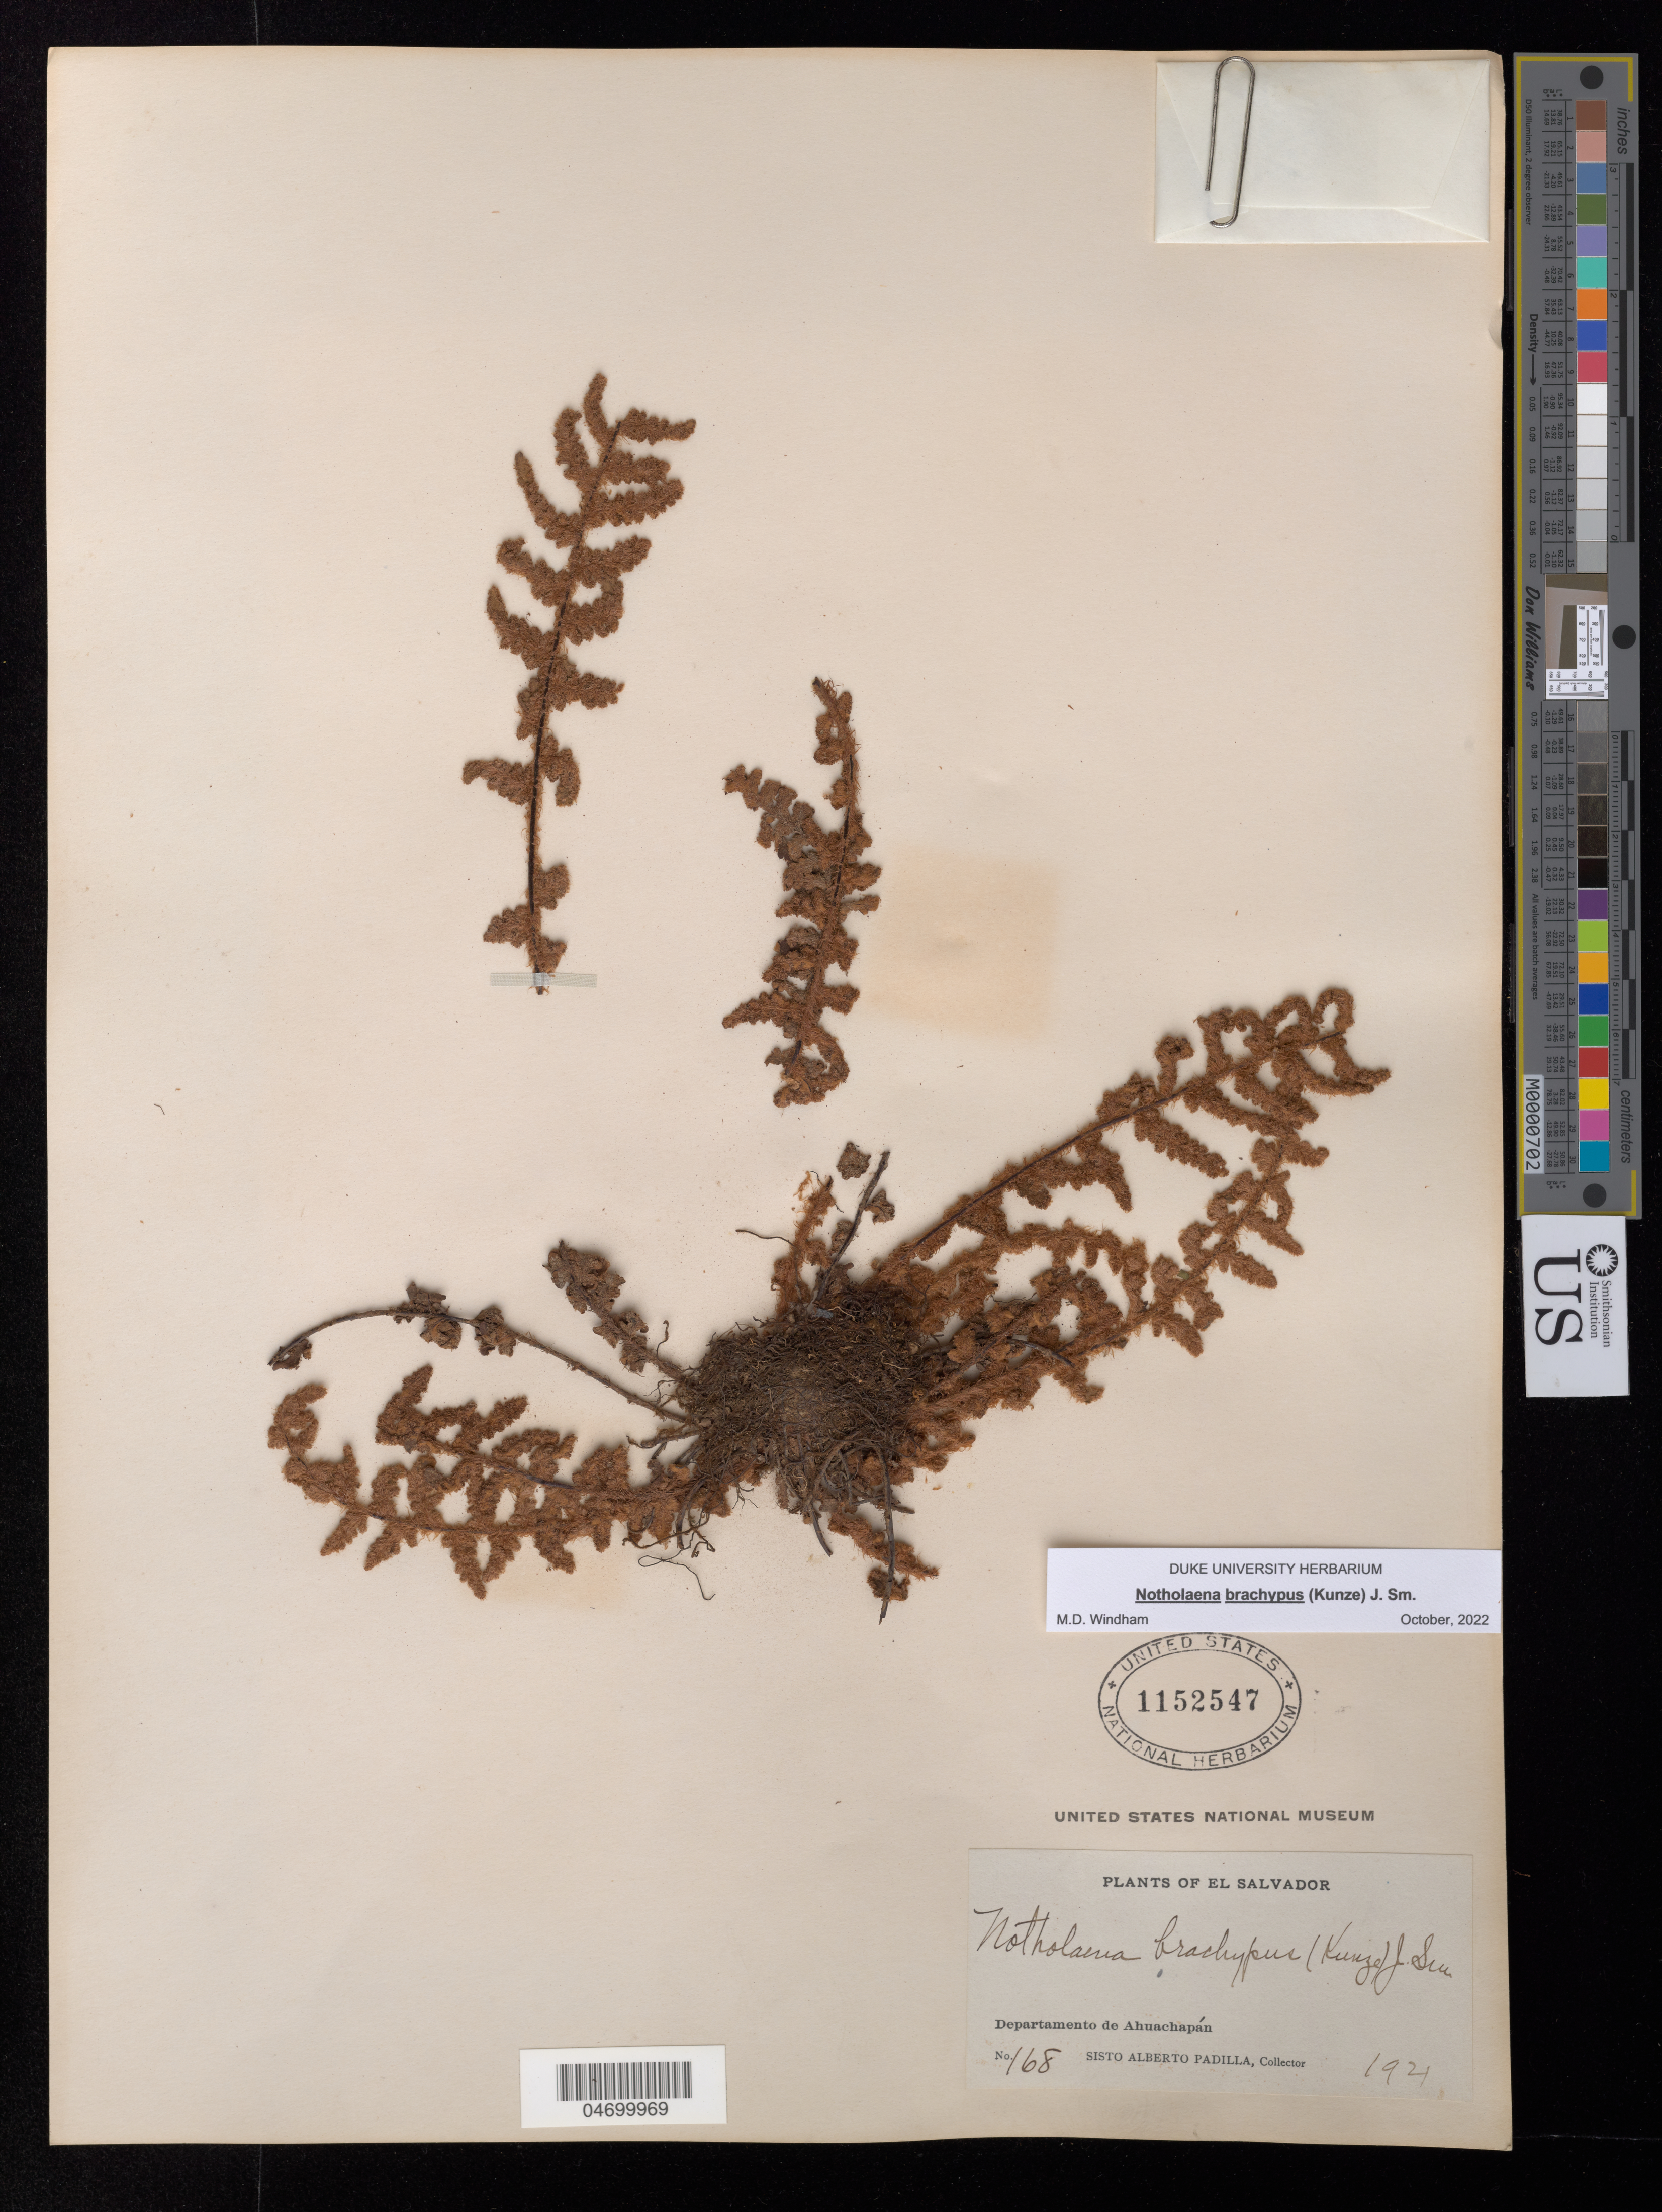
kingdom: Plantae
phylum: Tracheophyta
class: Polypodiopsida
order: Polypodiales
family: Pteridaceae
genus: Notholaena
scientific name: Notholaena brachypus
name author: (Kunze) J. Sm.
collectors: S. A. Padillo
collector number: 168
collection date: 1921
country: El Salvador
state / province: Ahuachapan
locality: Departamento de Ahuachapán.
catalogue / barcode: US 1152547